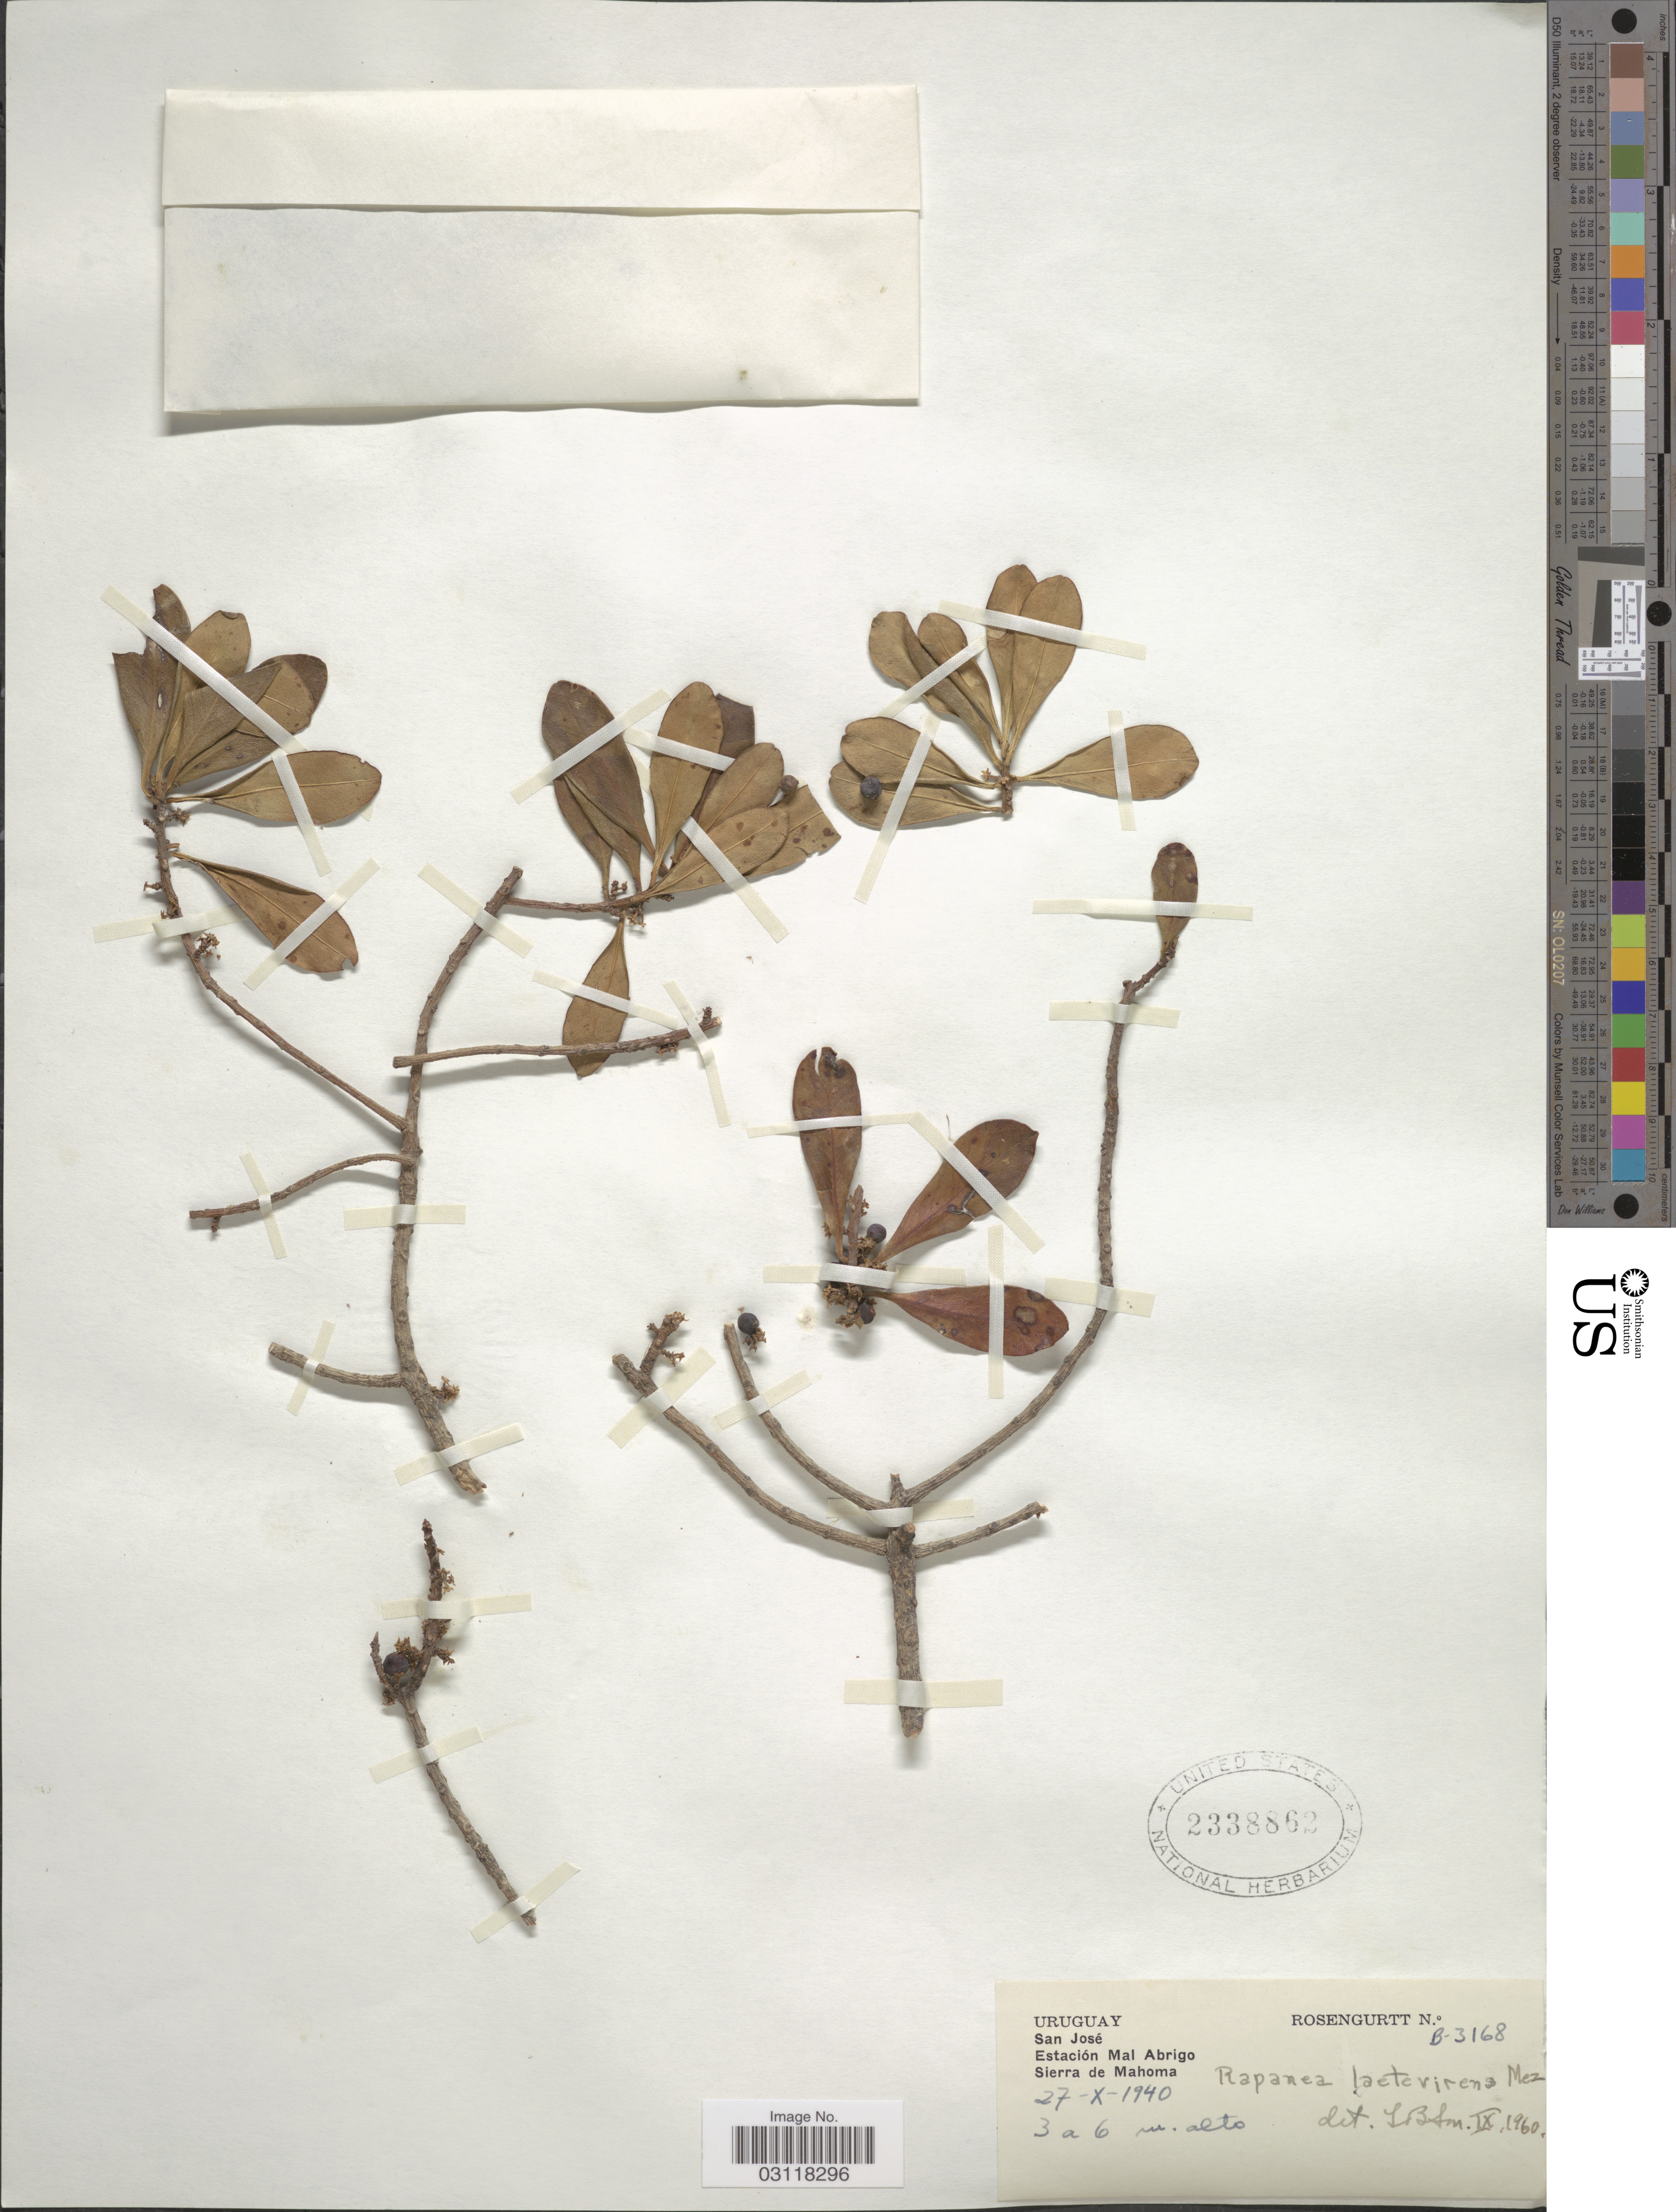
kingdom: Plantae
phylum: Tracheophyta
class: Magnoliopsida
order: Ericales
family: Primulaceae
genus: Rapanea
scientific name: Rapanea laetevirens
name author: Mez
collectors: Rosengurtt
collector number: B-3168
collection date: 1940-10-27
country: Uruguay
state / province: San Jose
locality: San José. Estación Mal Abrigo. Sierra de Mahoma.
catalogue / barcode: US 2338862